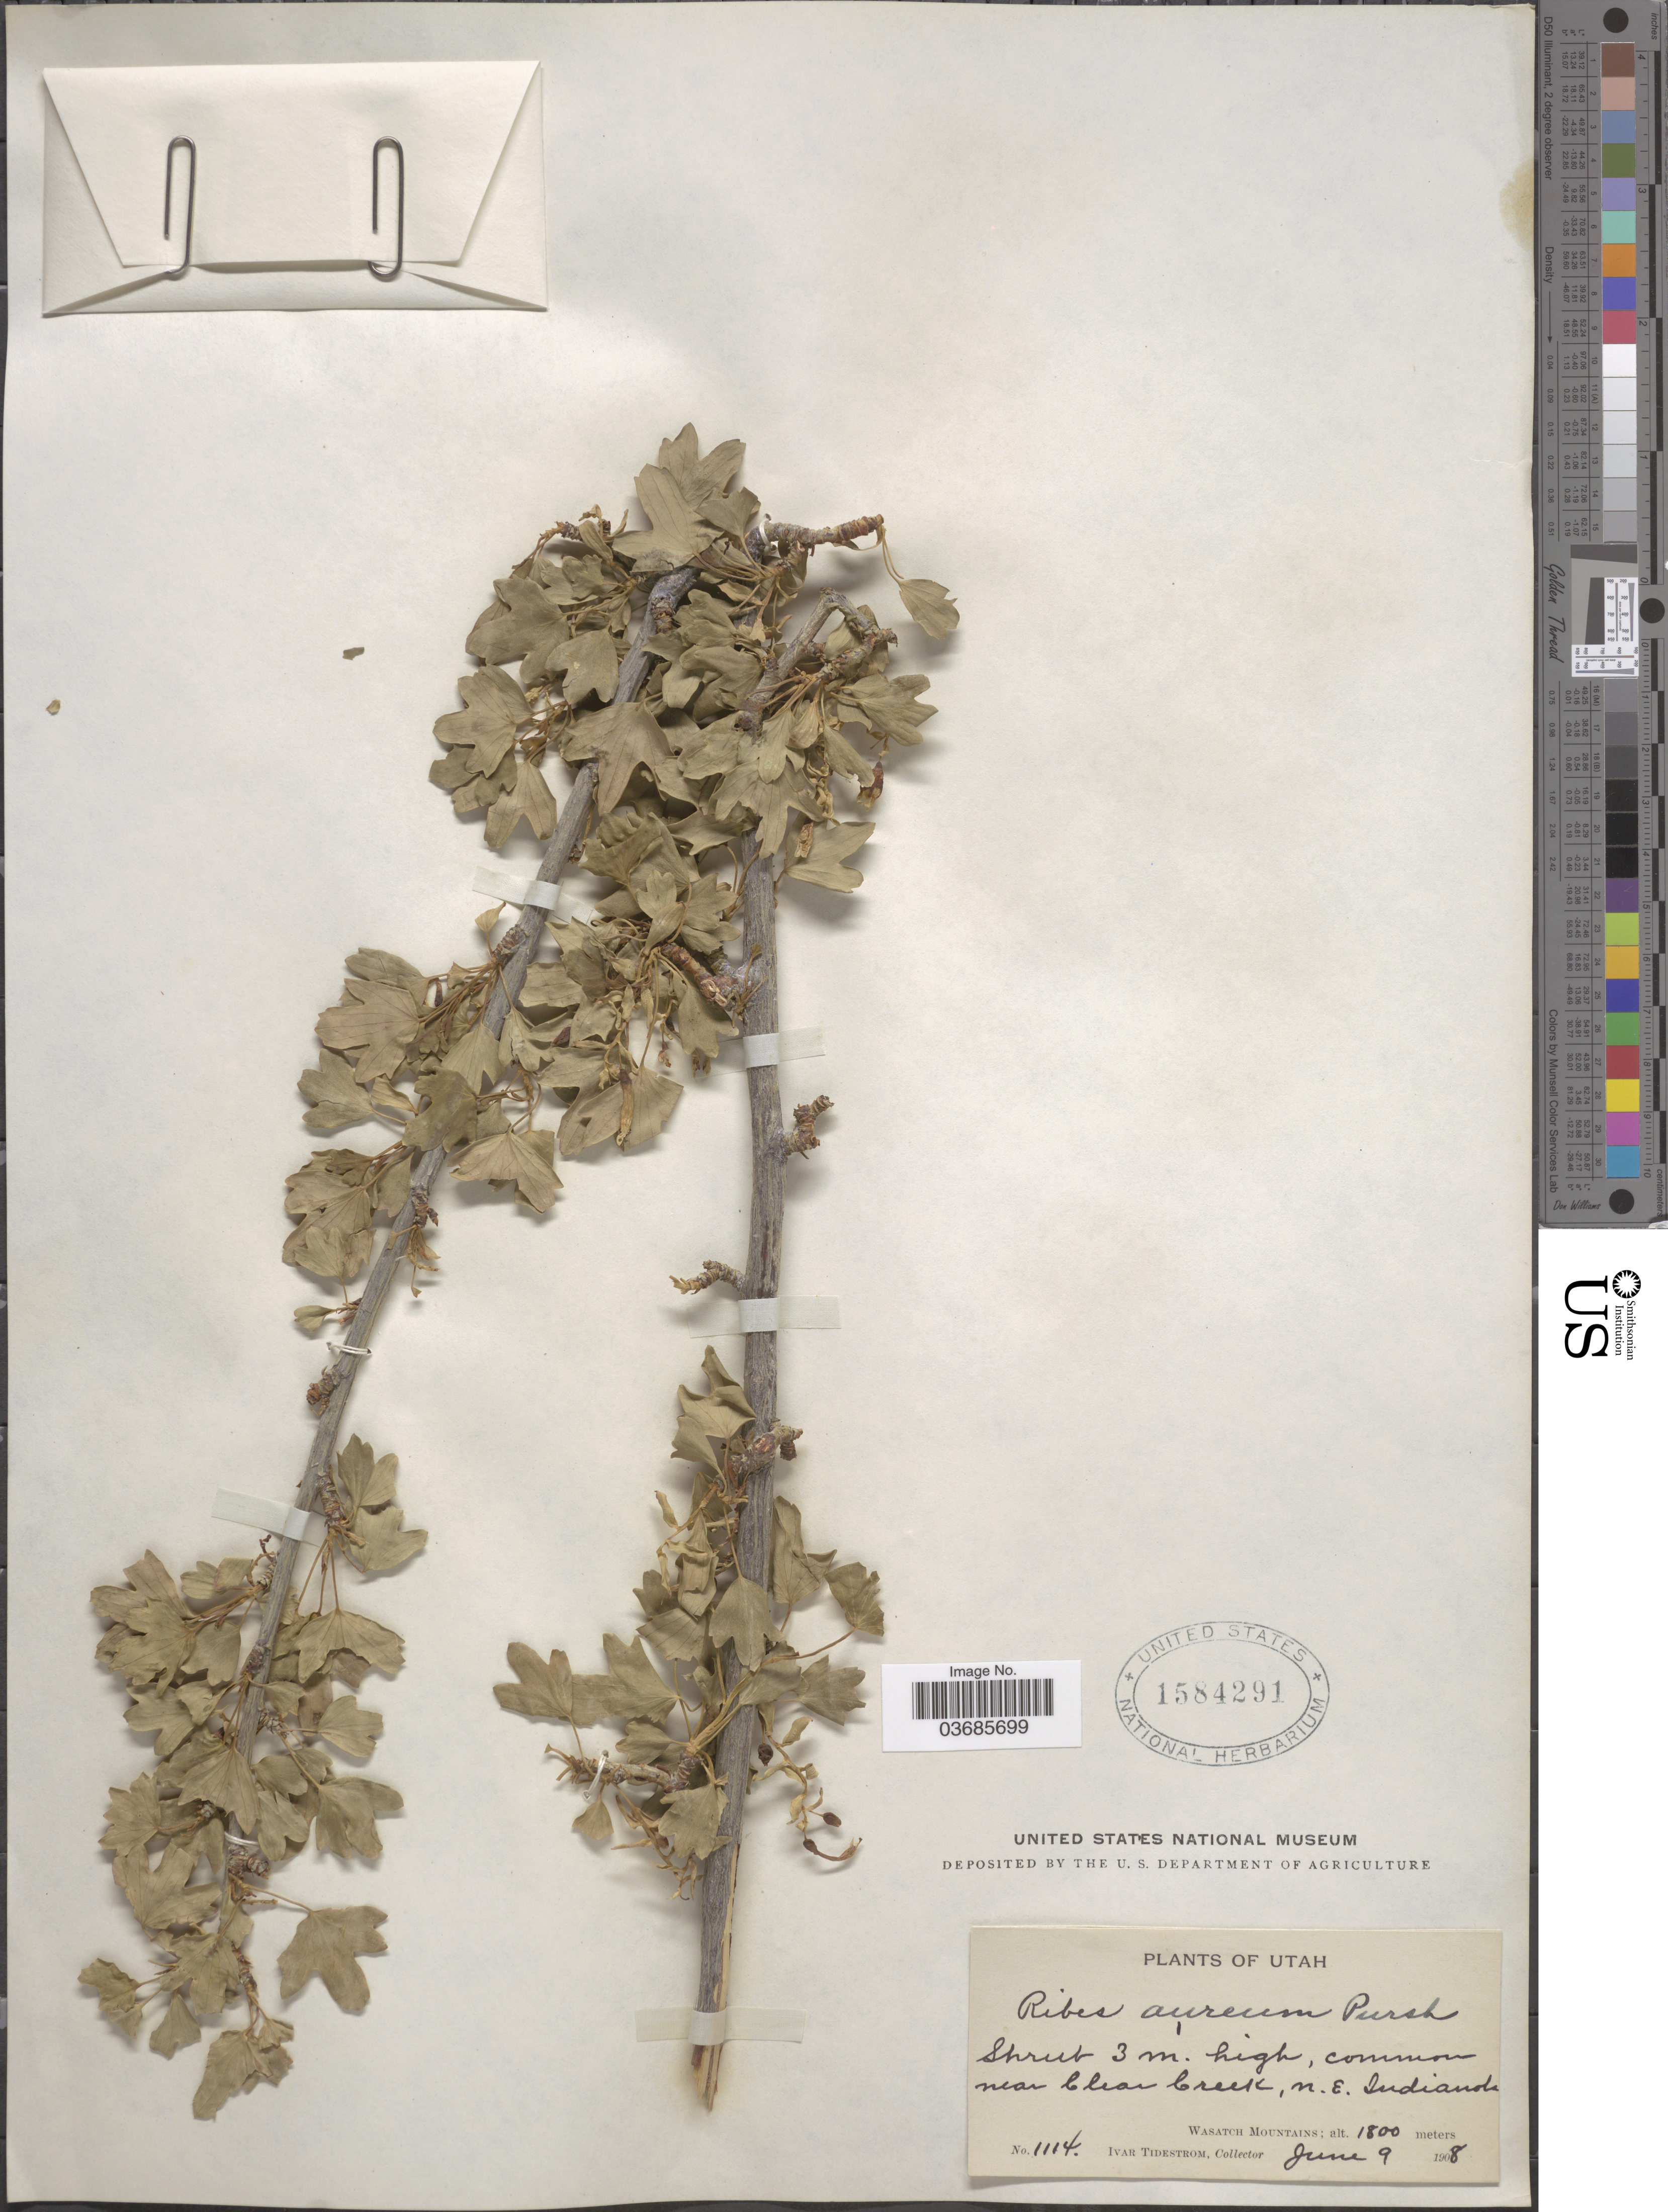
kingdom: Plantae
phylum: Tracheophyta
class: Magnoliopsida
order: Saxifragales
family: Grossulariaceae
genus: Ribes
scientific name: Ribes aureum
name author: Pursh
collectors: I. F. Tidestrom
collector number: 1114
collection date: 1908-06-09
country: United States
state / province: Utah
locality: Near Clear Creek, n.e. Indianola. Wasatch Mountains.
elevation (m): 1800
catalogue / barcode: US 1584291